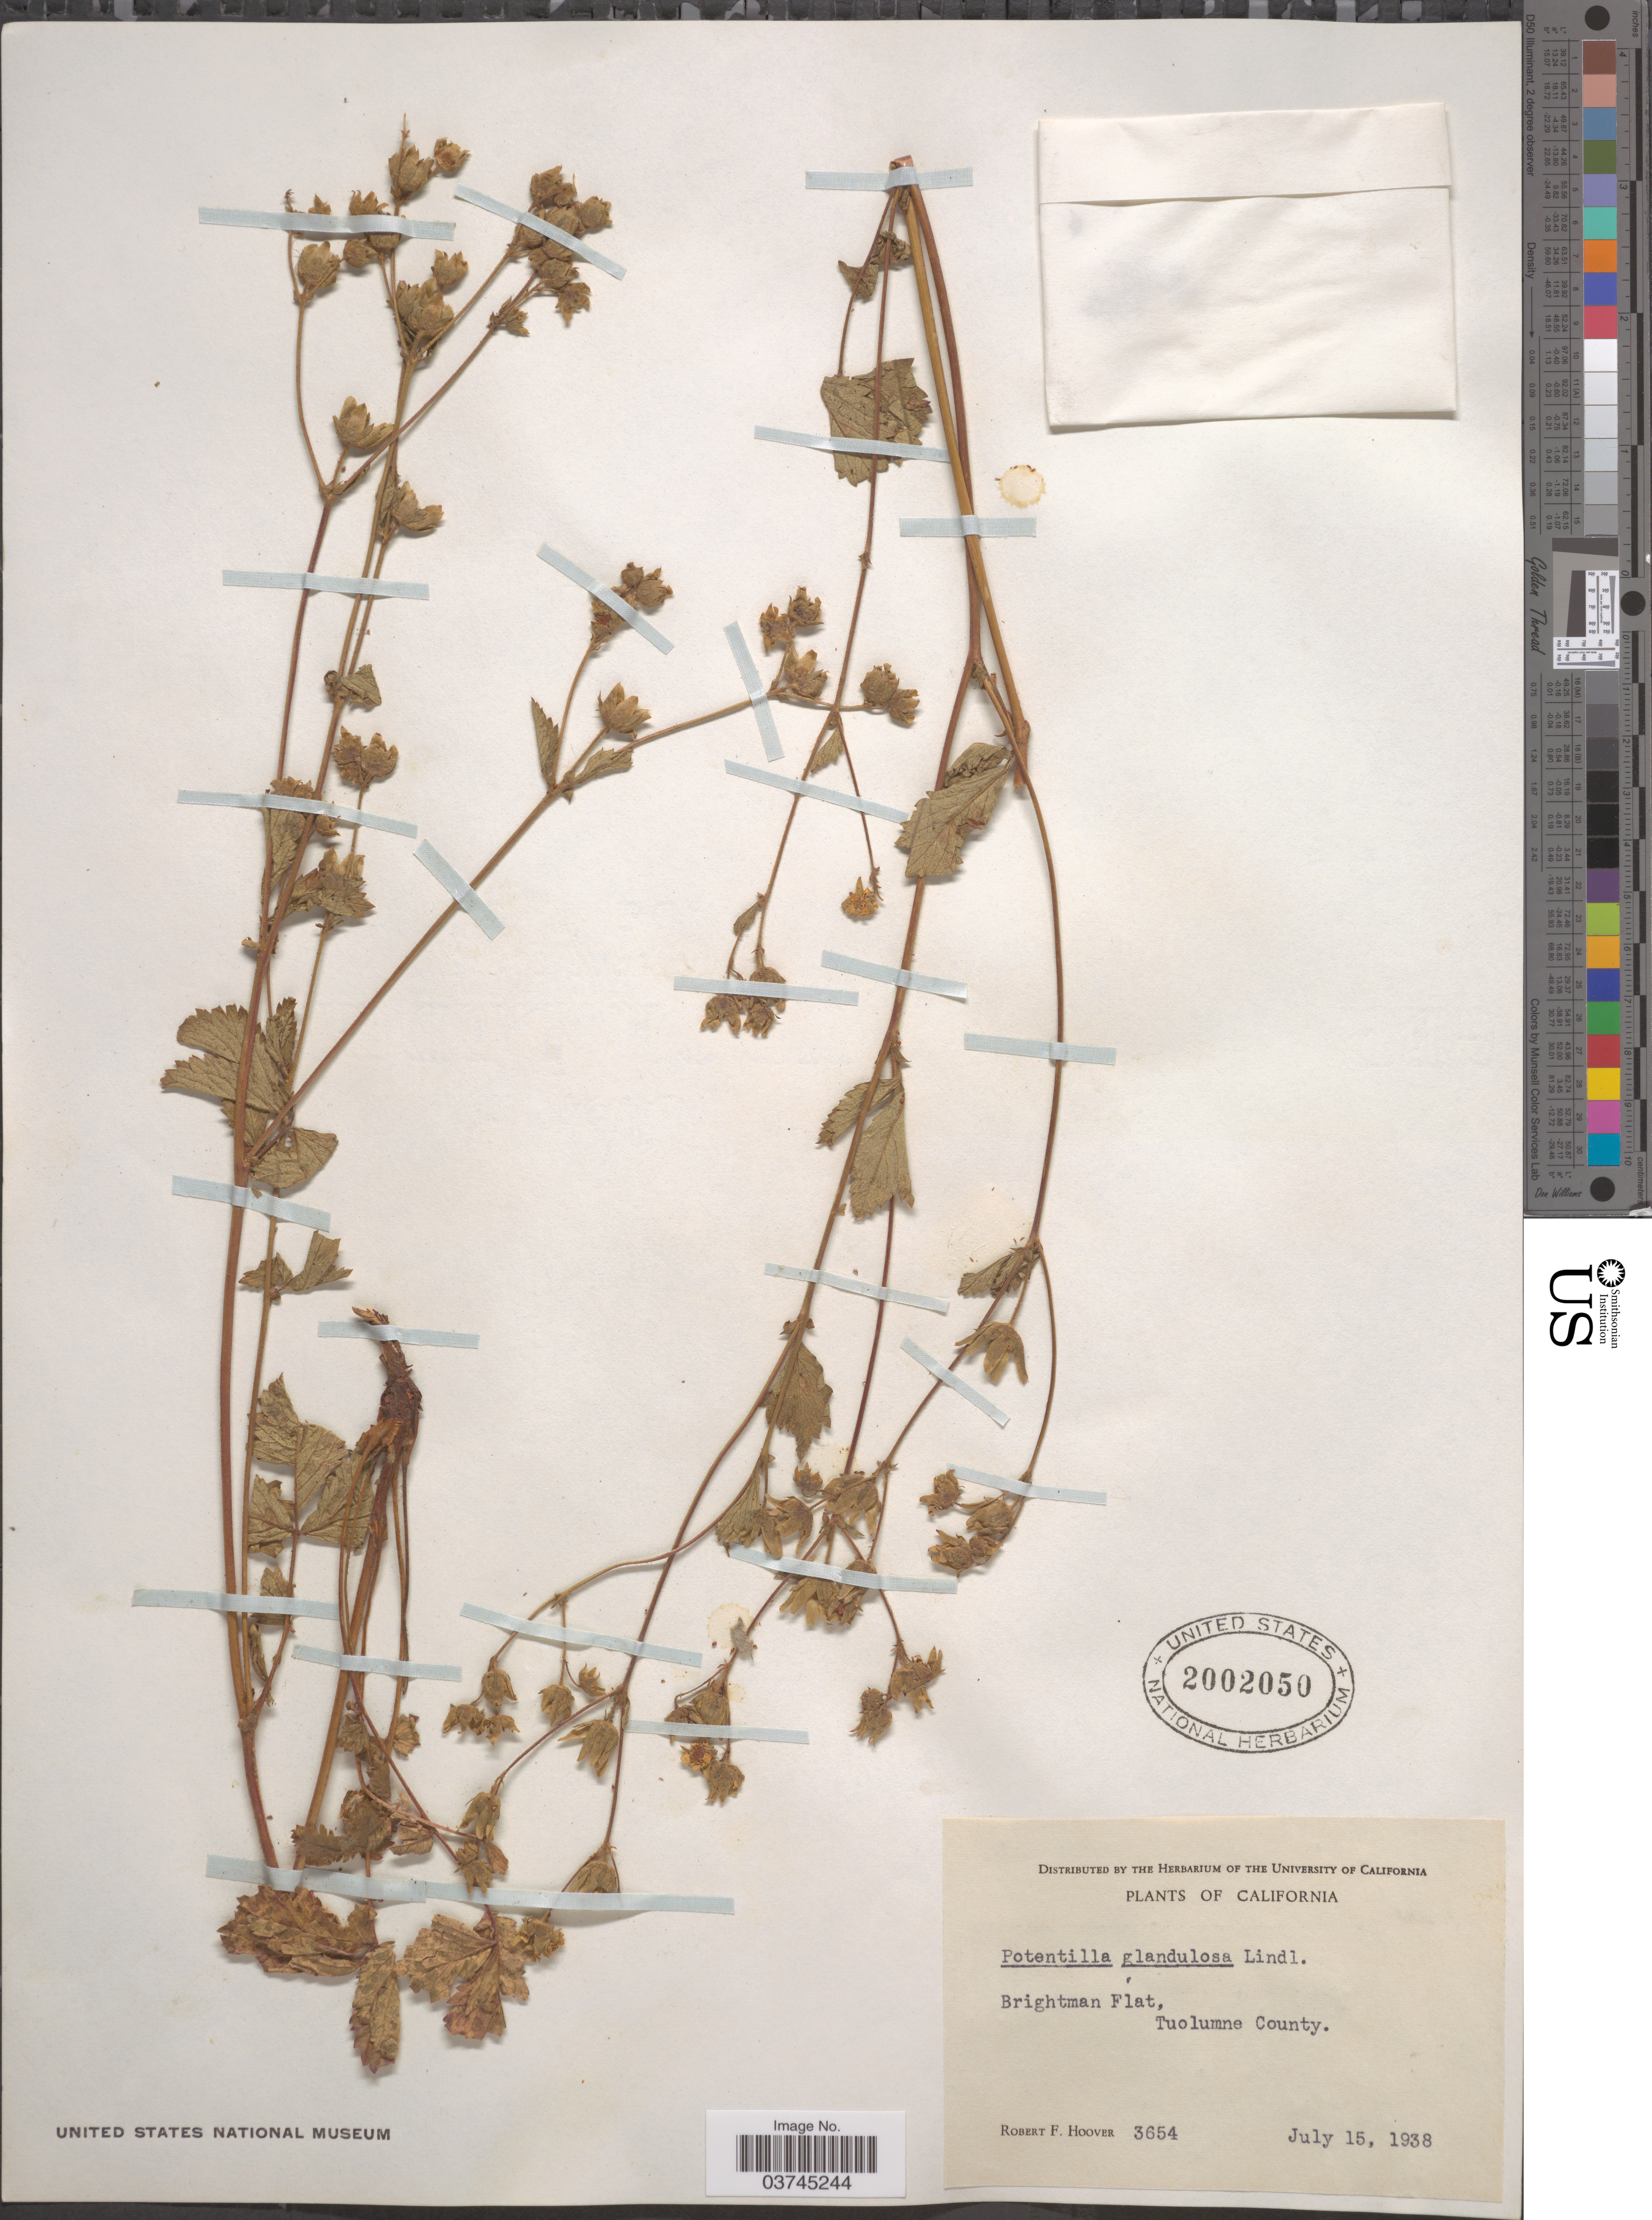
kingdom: Plantae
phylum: Tracheophyta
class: Magnoliopsida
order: Rosales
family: Rosaceae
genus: Drymocallis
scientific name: Drymocallis glandulosa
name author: (Lindl.) Rydb.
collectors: R. F. Hoover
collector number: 3654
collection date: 1938-07-15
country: United States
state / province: California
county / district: Tuolumne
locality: Brightman Flat, Tuolumne County.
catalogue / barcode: US 2002050